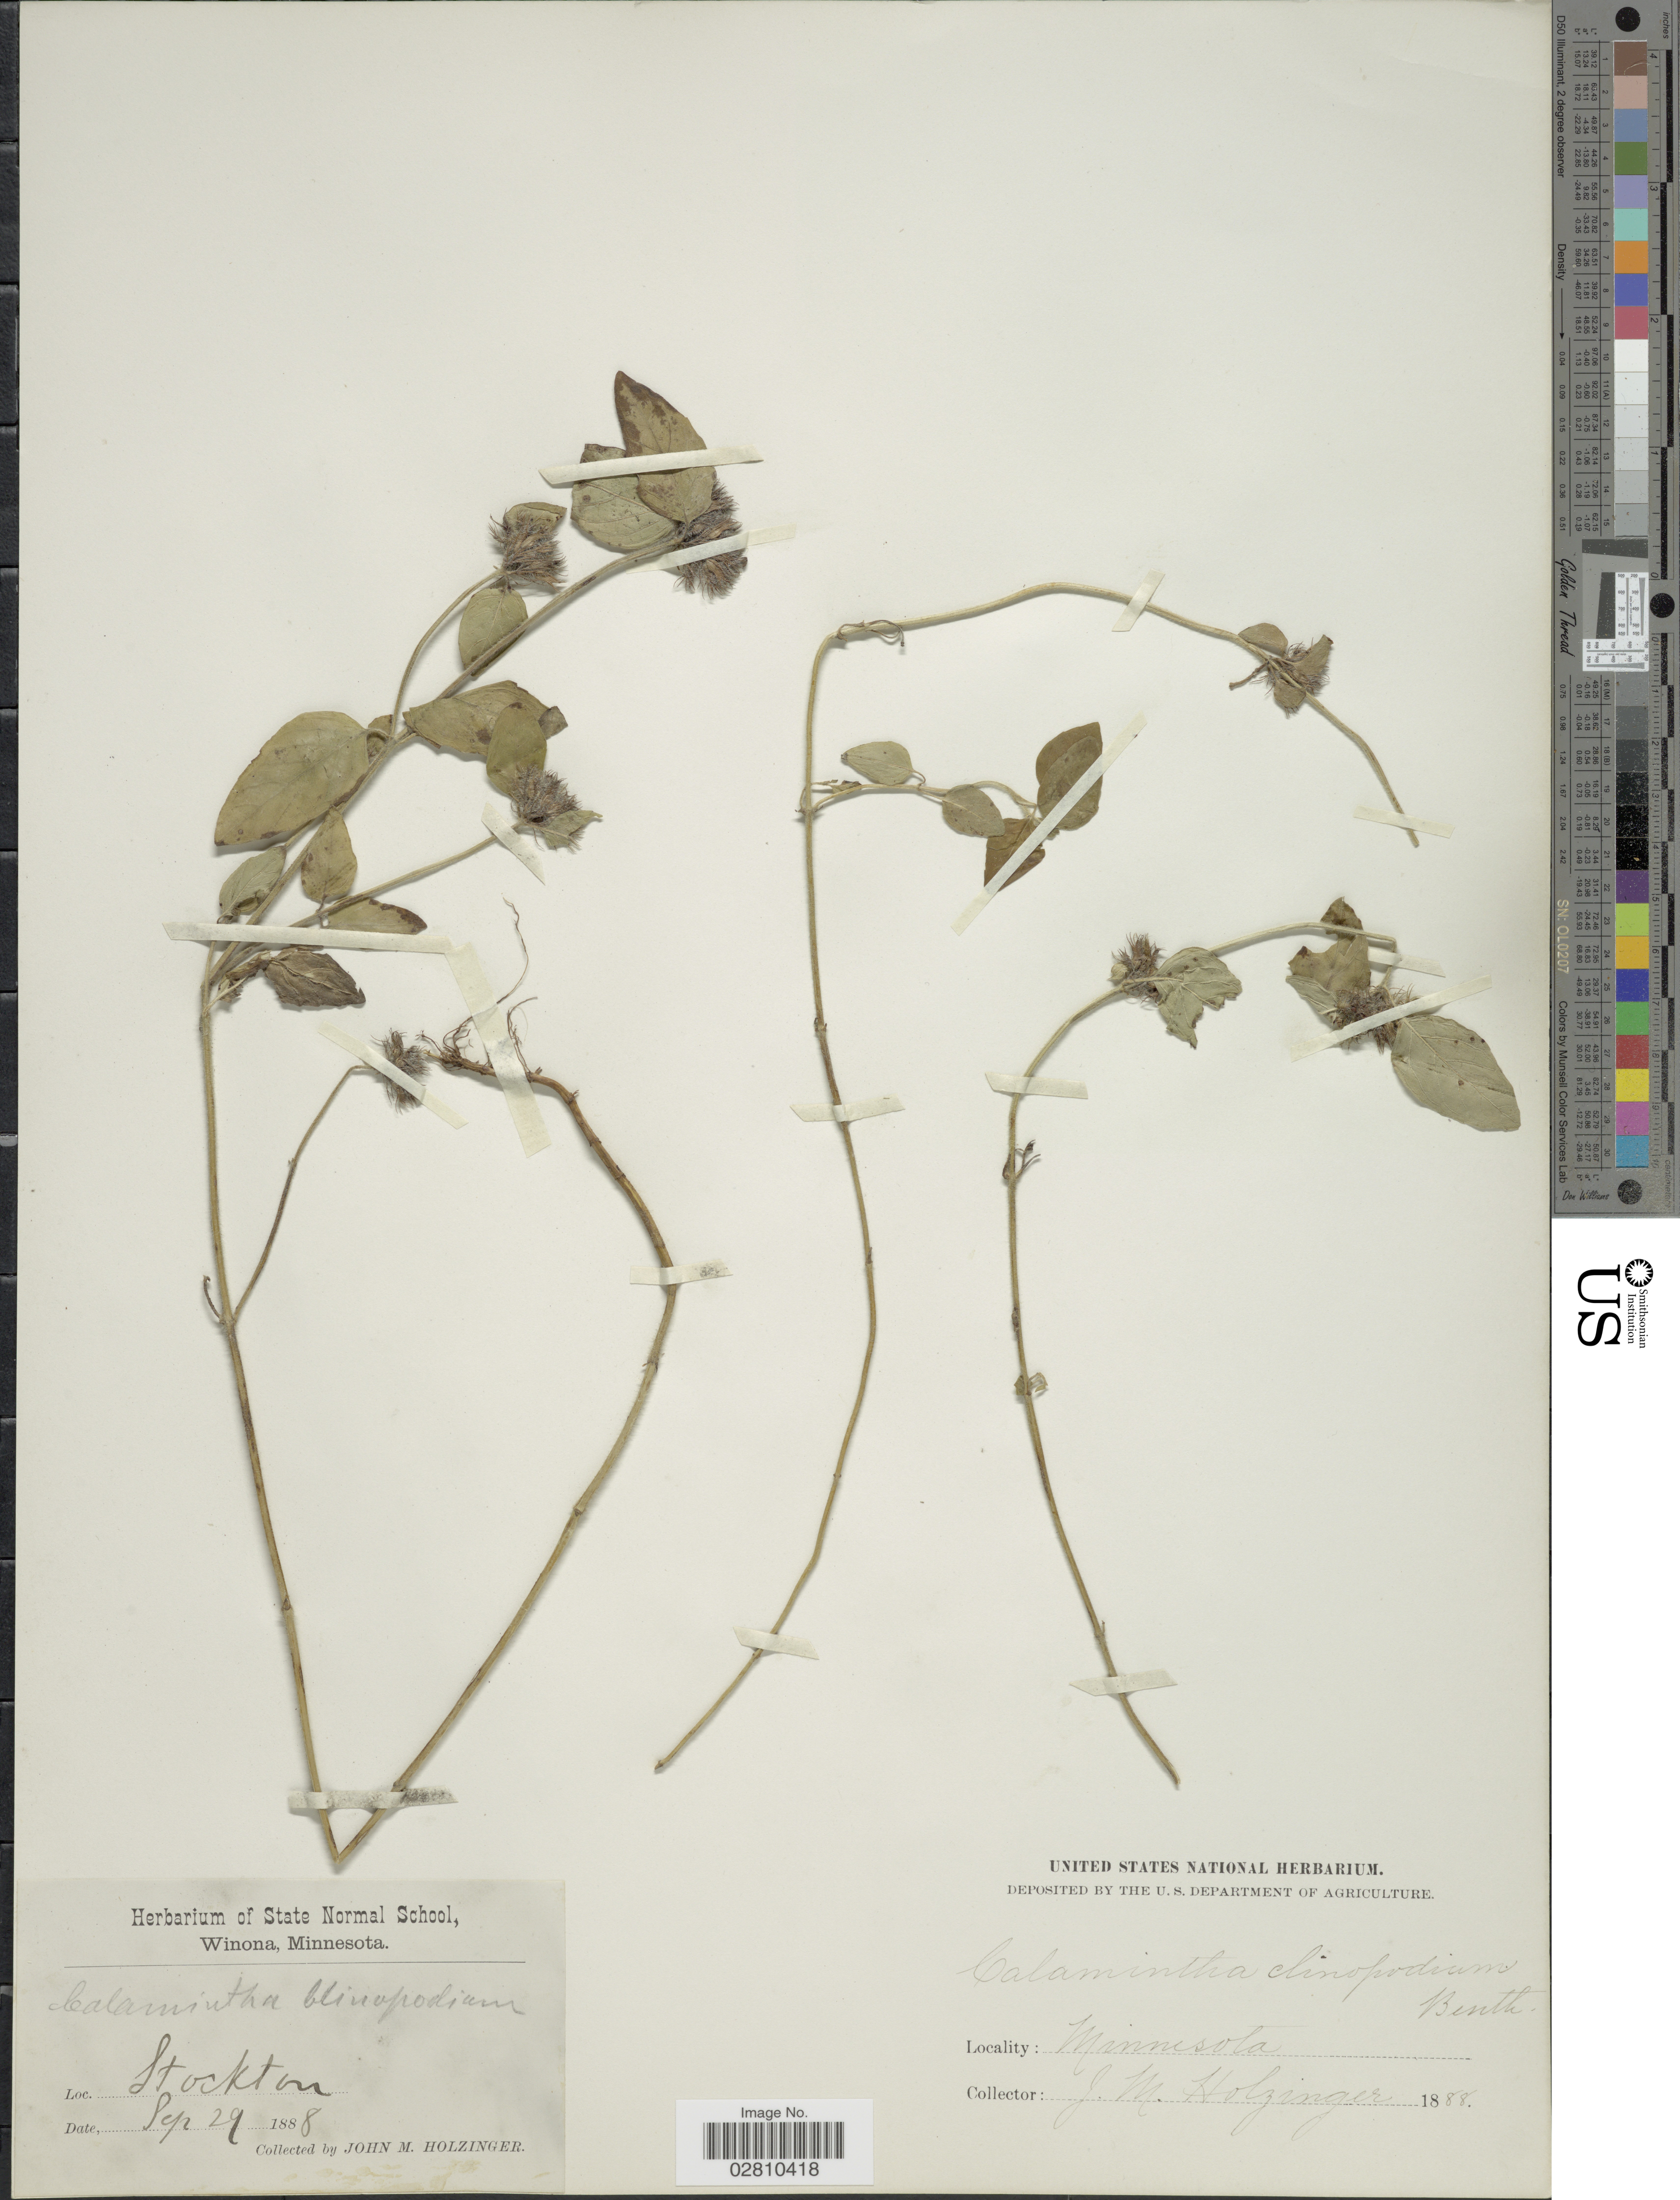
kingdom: Plantae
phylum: Tracheophyta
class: Magnoliopsida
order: Lamiales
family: Lamiaceae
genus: Clinopodium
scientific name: Clinopodium vulgare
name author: L.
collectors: J. M. Holzinger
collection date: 1888-09-29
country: United States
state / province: Minnesota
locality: Stockton.